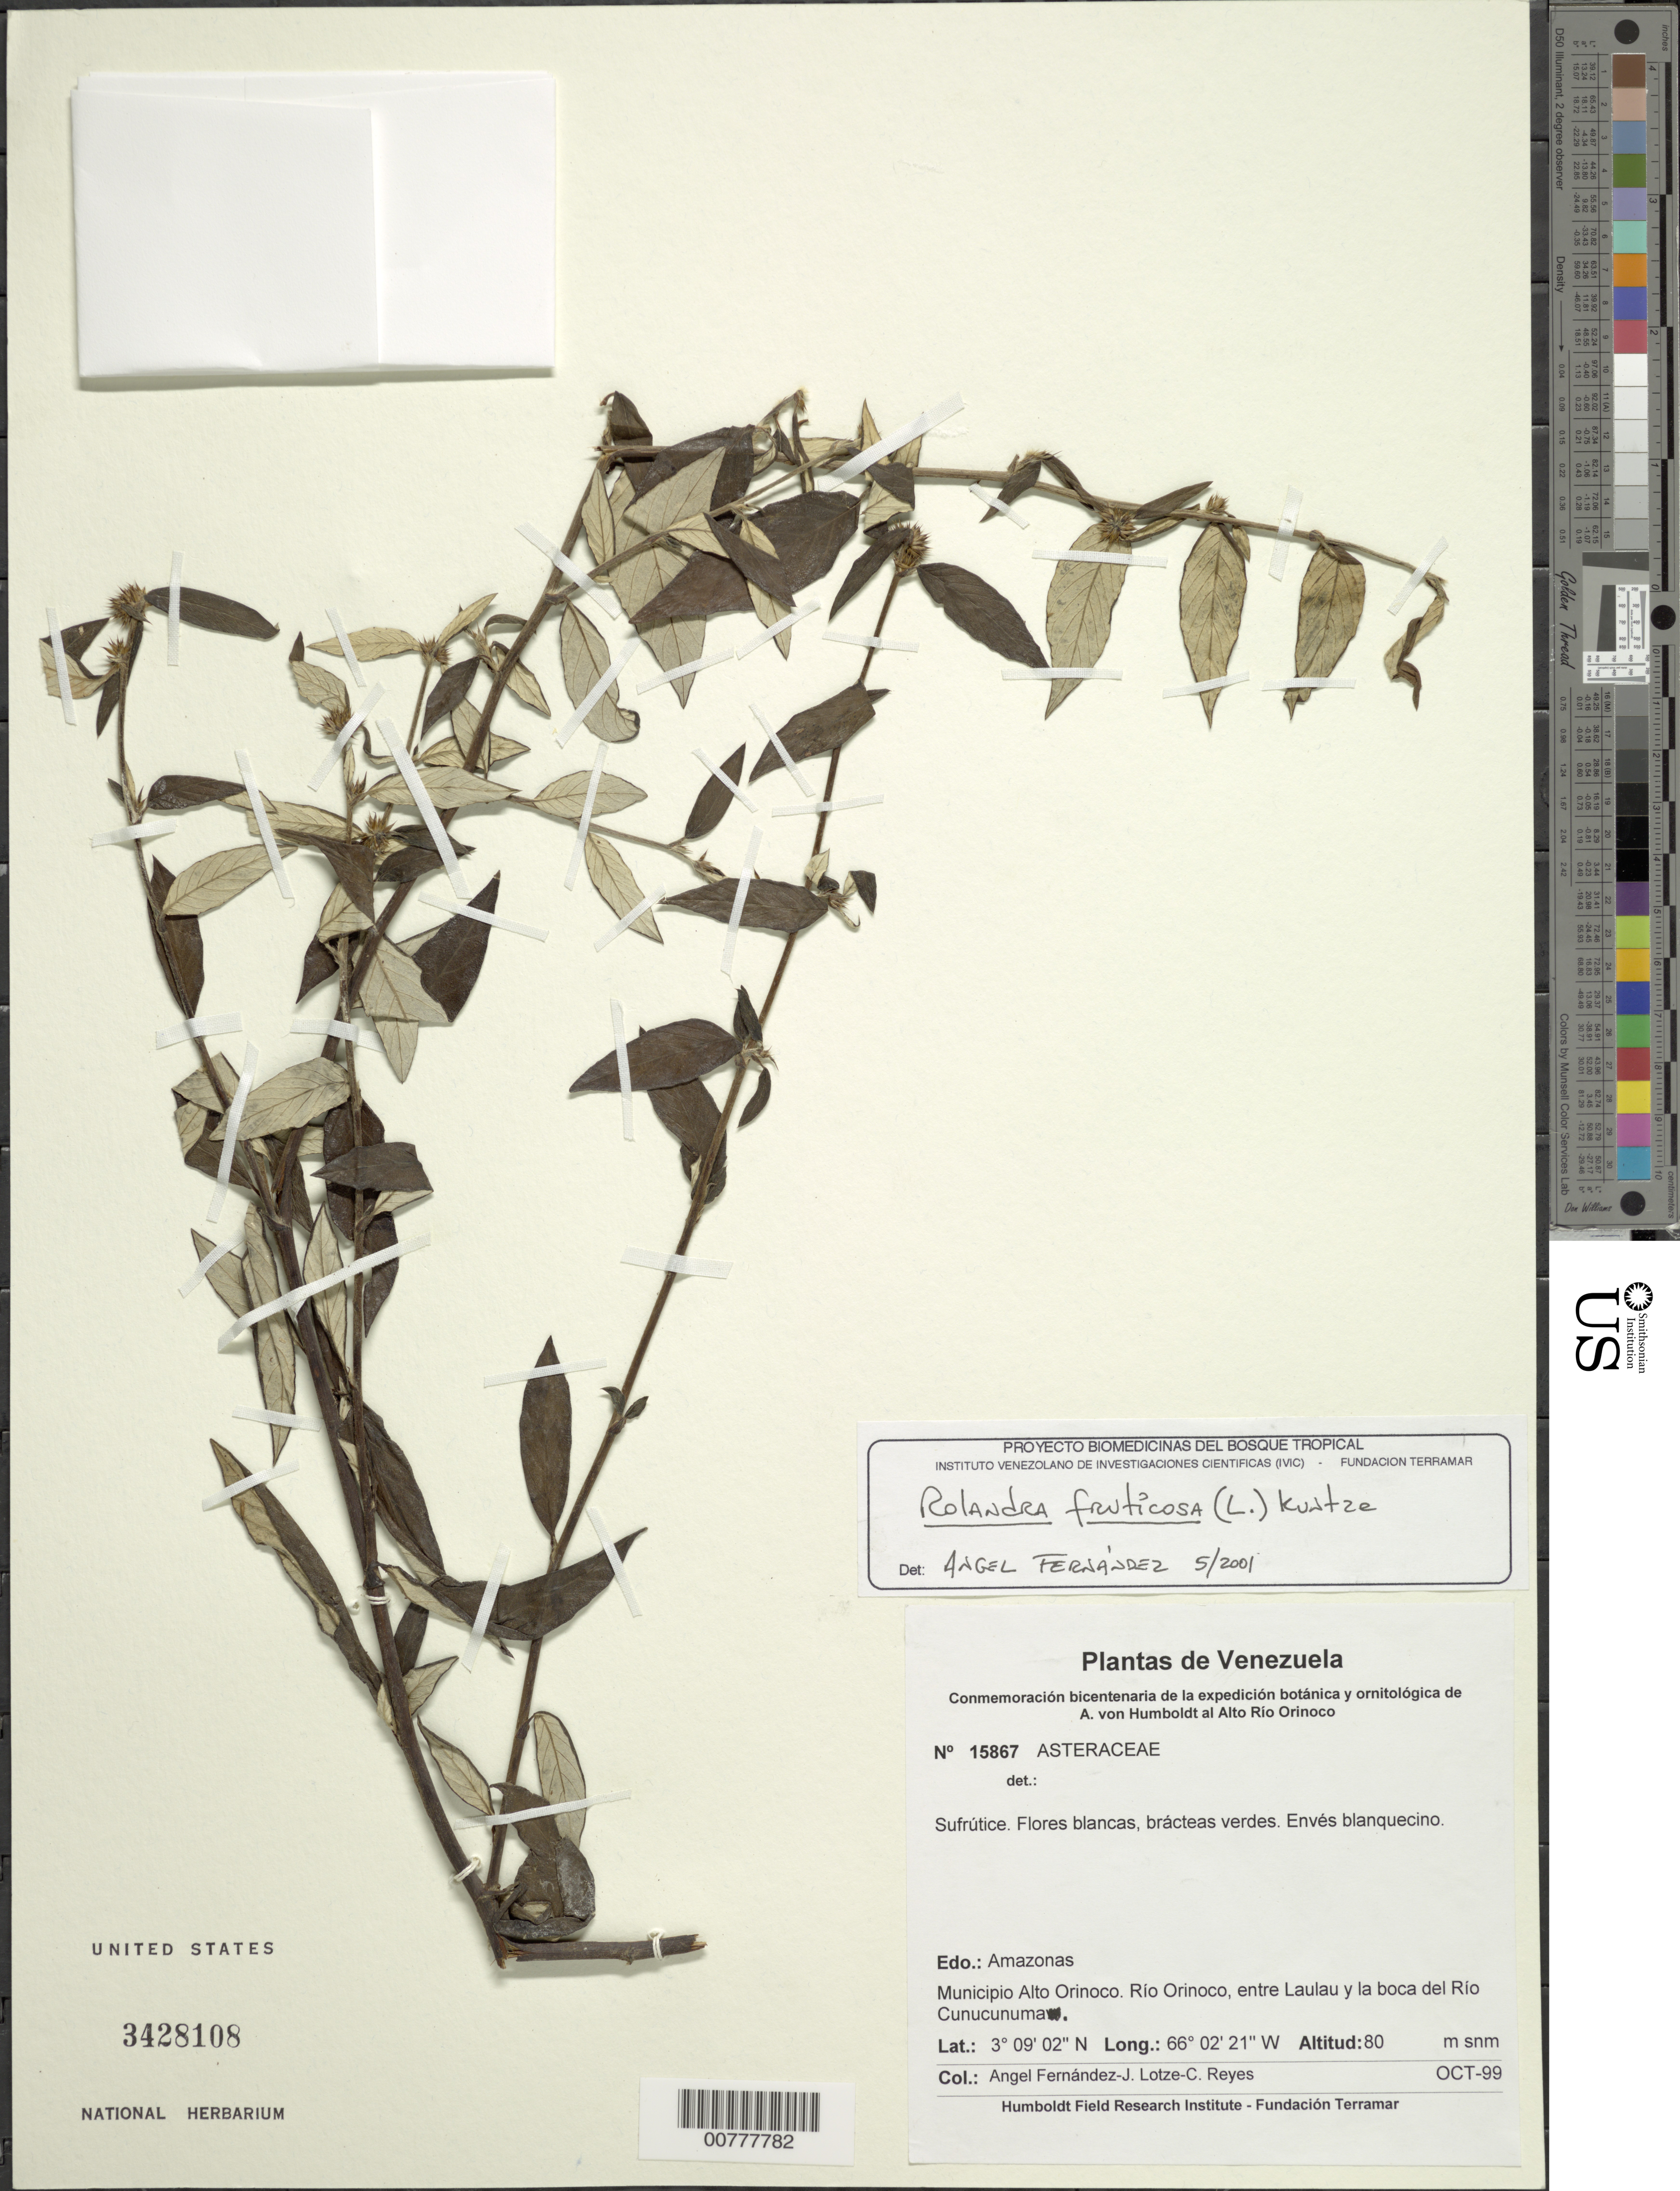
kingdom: Plantae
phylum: Tracheophyta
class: Magnoliopsida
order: Asterales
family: Asteraceae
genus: Rolandra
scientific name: Rolandra fruticosa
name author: (L.) Kuntze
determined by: Fernández, A.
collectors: A. Fernández, J. Lotze & C. Reyes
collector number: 15867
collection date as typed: Oct-99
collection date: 1999-10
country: Venezuela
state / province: Amazonas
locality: Mun. Alto Orinoco, Río Orinoco, Quiratare, entre Laulau y la boca del Río Cunucunuma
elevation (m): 80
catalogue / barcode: US 3428108